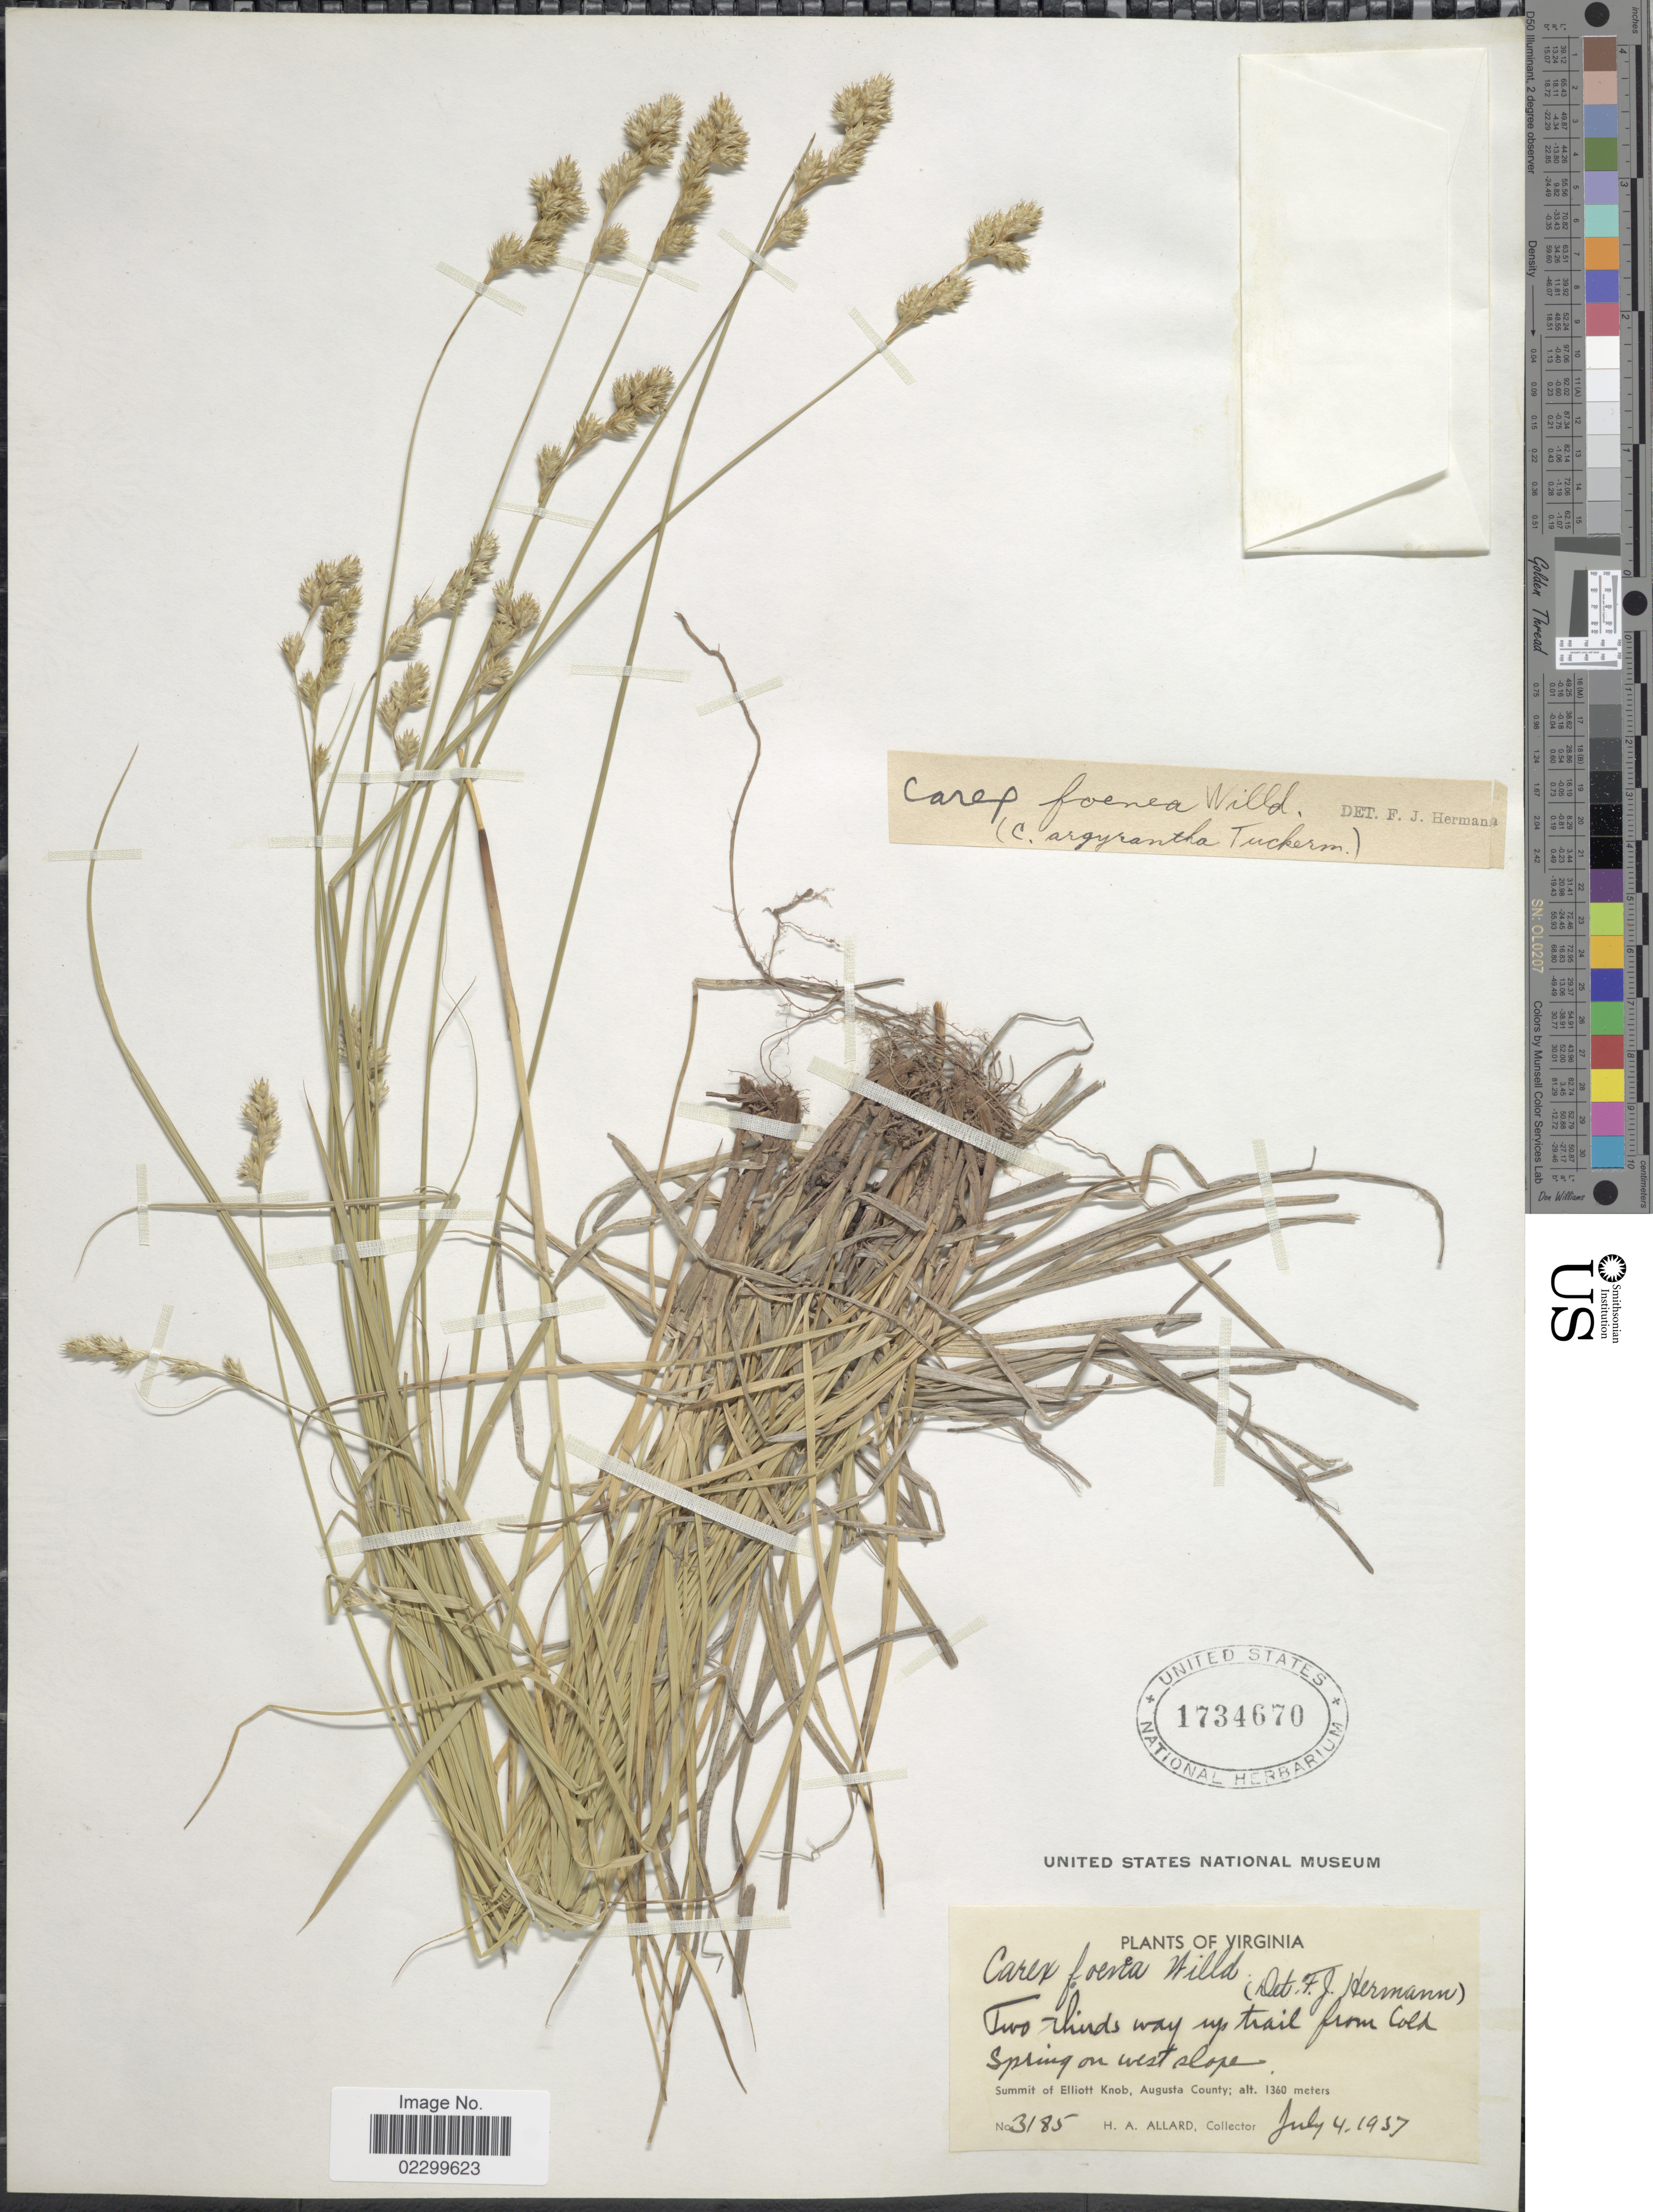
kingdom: Plantae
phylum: Tracheophyta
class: Liliopsida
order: Poales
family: Cyperaceae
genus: Carex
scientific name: Carex argyrantha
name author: Tuck. ex Boott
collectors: H. A. Allard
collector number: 3185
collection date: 1957-07-04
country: United States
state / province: Virginia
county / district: Augusta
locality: Two thirds way up trail from Cold Spring on west slope, Summit of Elliott Knob, Augusta County.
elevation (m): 1360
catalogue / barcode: US 1734670